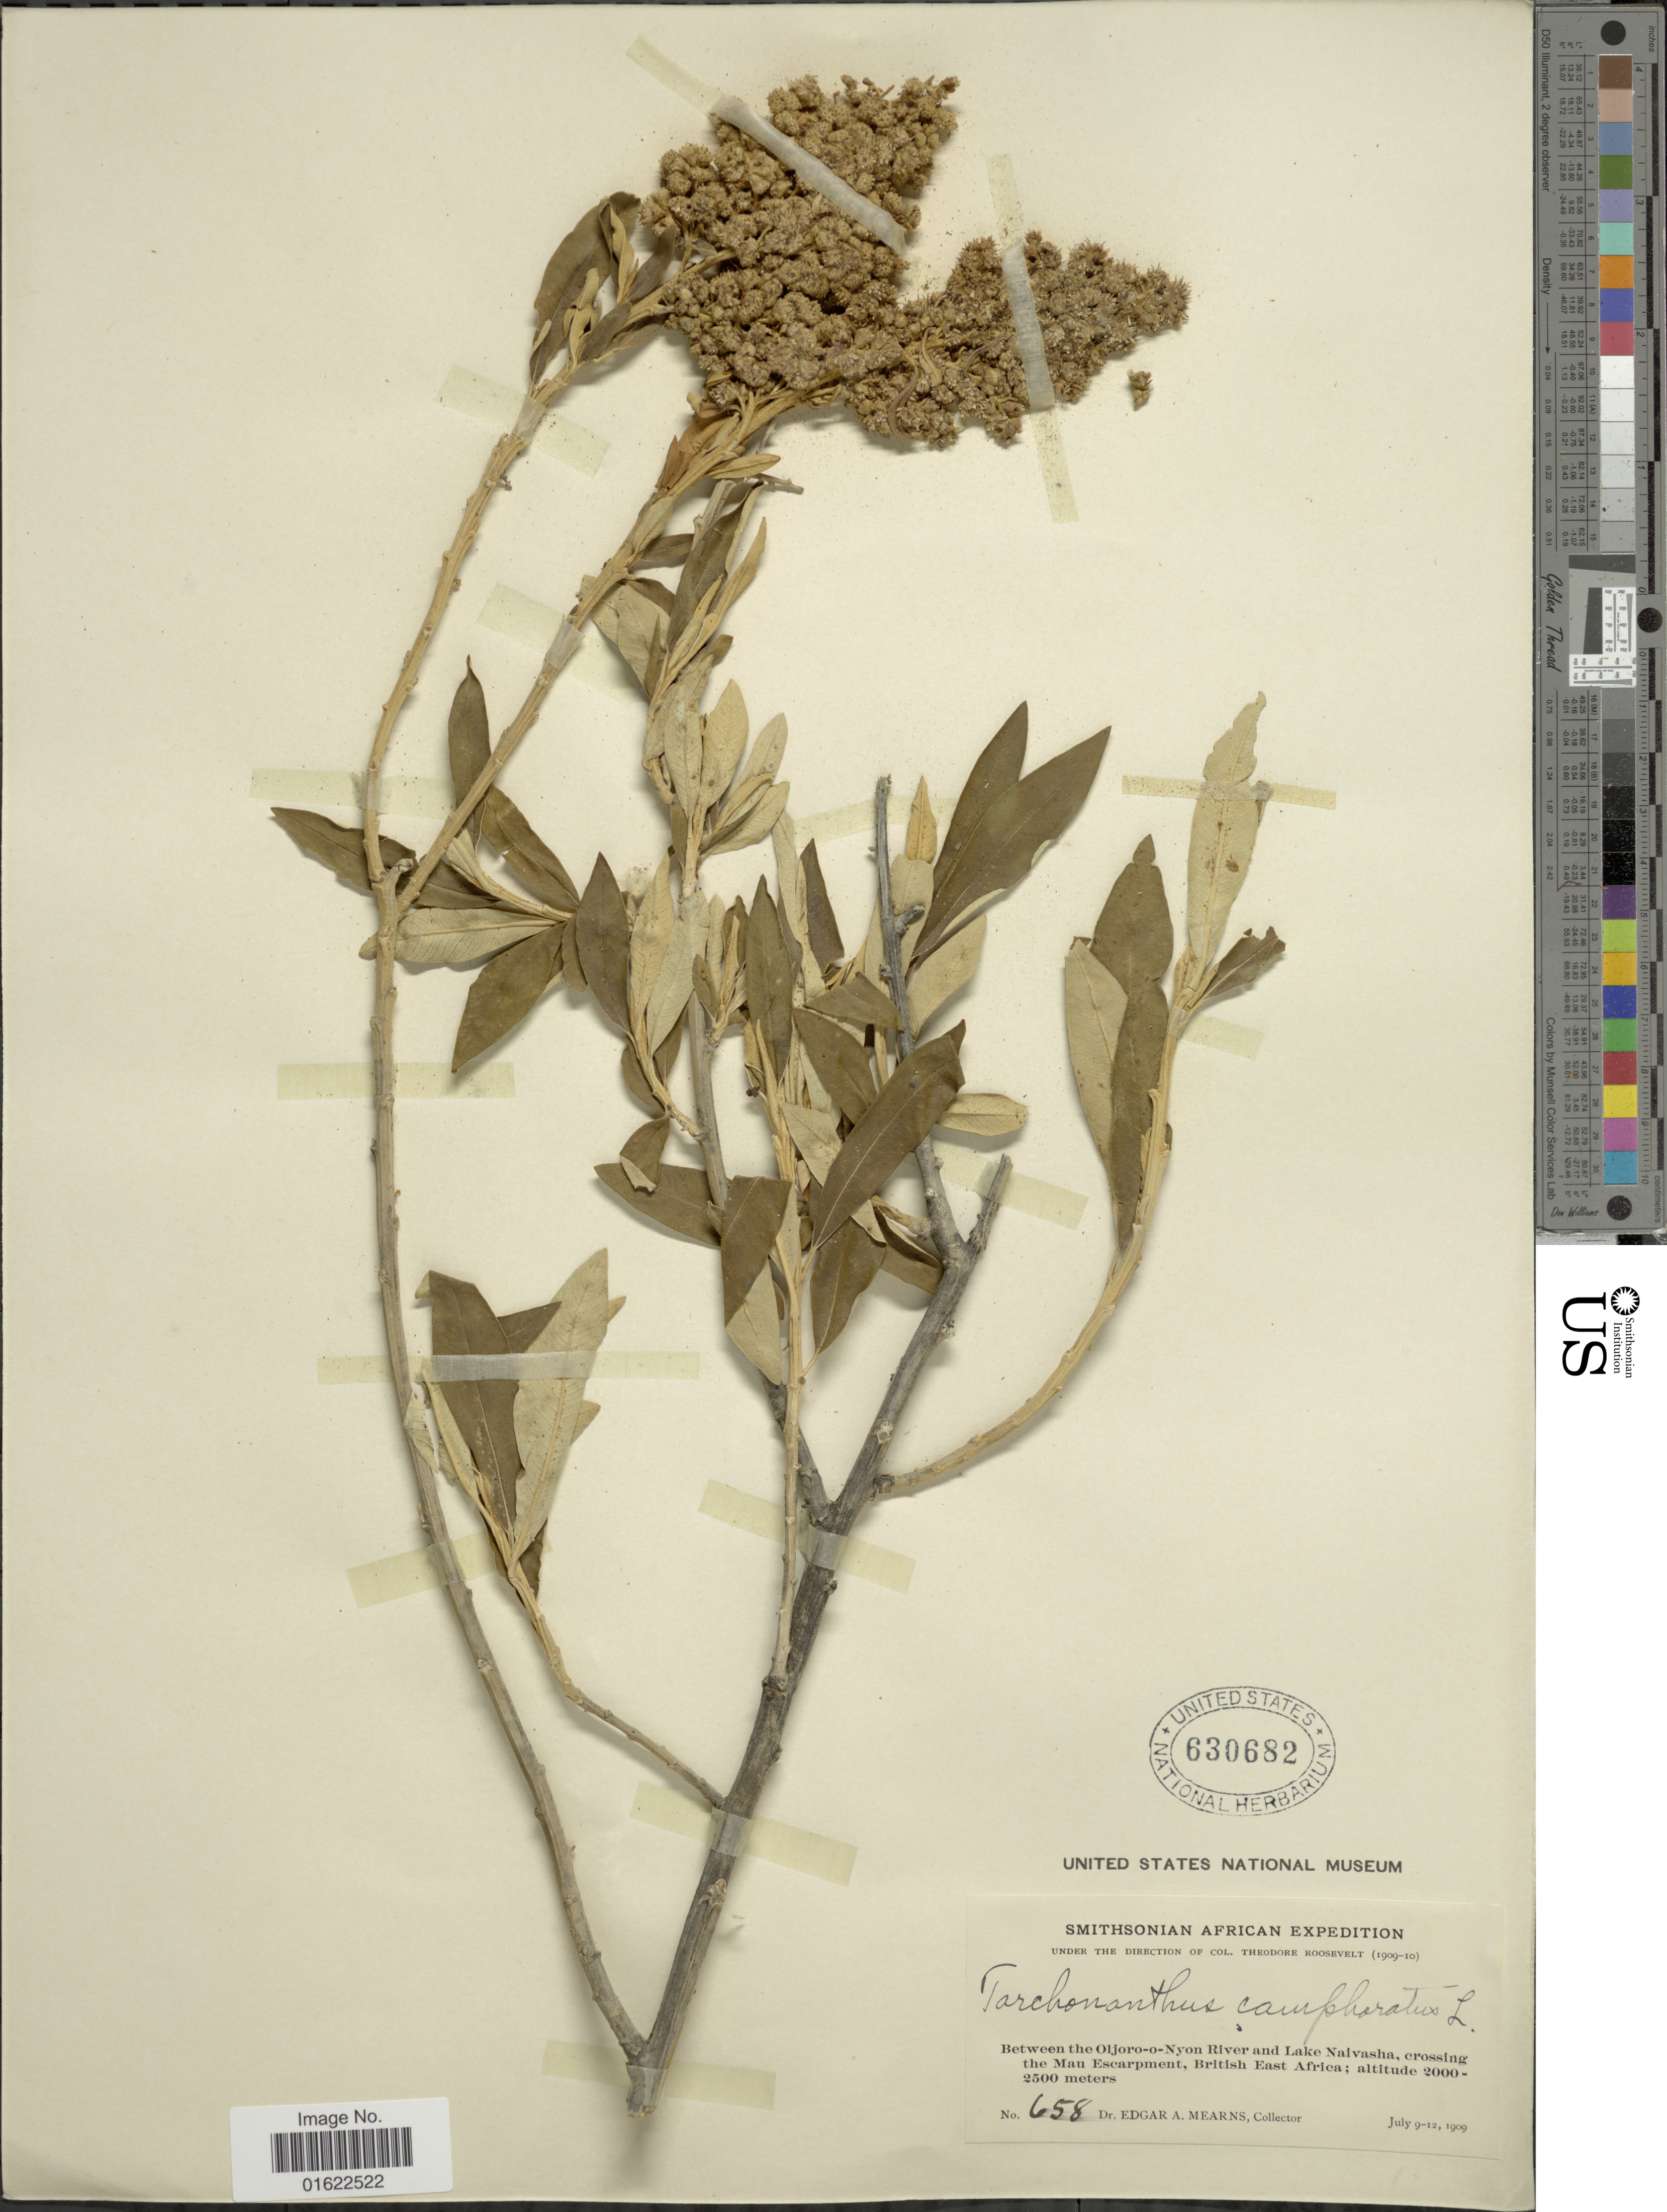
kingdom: Plantae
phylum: Tracheophyta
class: Magnoliopsida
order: Asterales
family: Asteraceae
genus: Tarchonanthus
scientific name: Tarchonanthus camphoratus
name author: L.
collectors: E. A. Mearns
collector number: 658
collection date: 1909-07-09/1909-07-12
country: Kenya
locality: Between the Oljoro-o-Nyon River and Lake Naivasha, crossing the Mau Escarpment, British East Africa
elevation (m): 2000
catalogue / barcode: US 630682